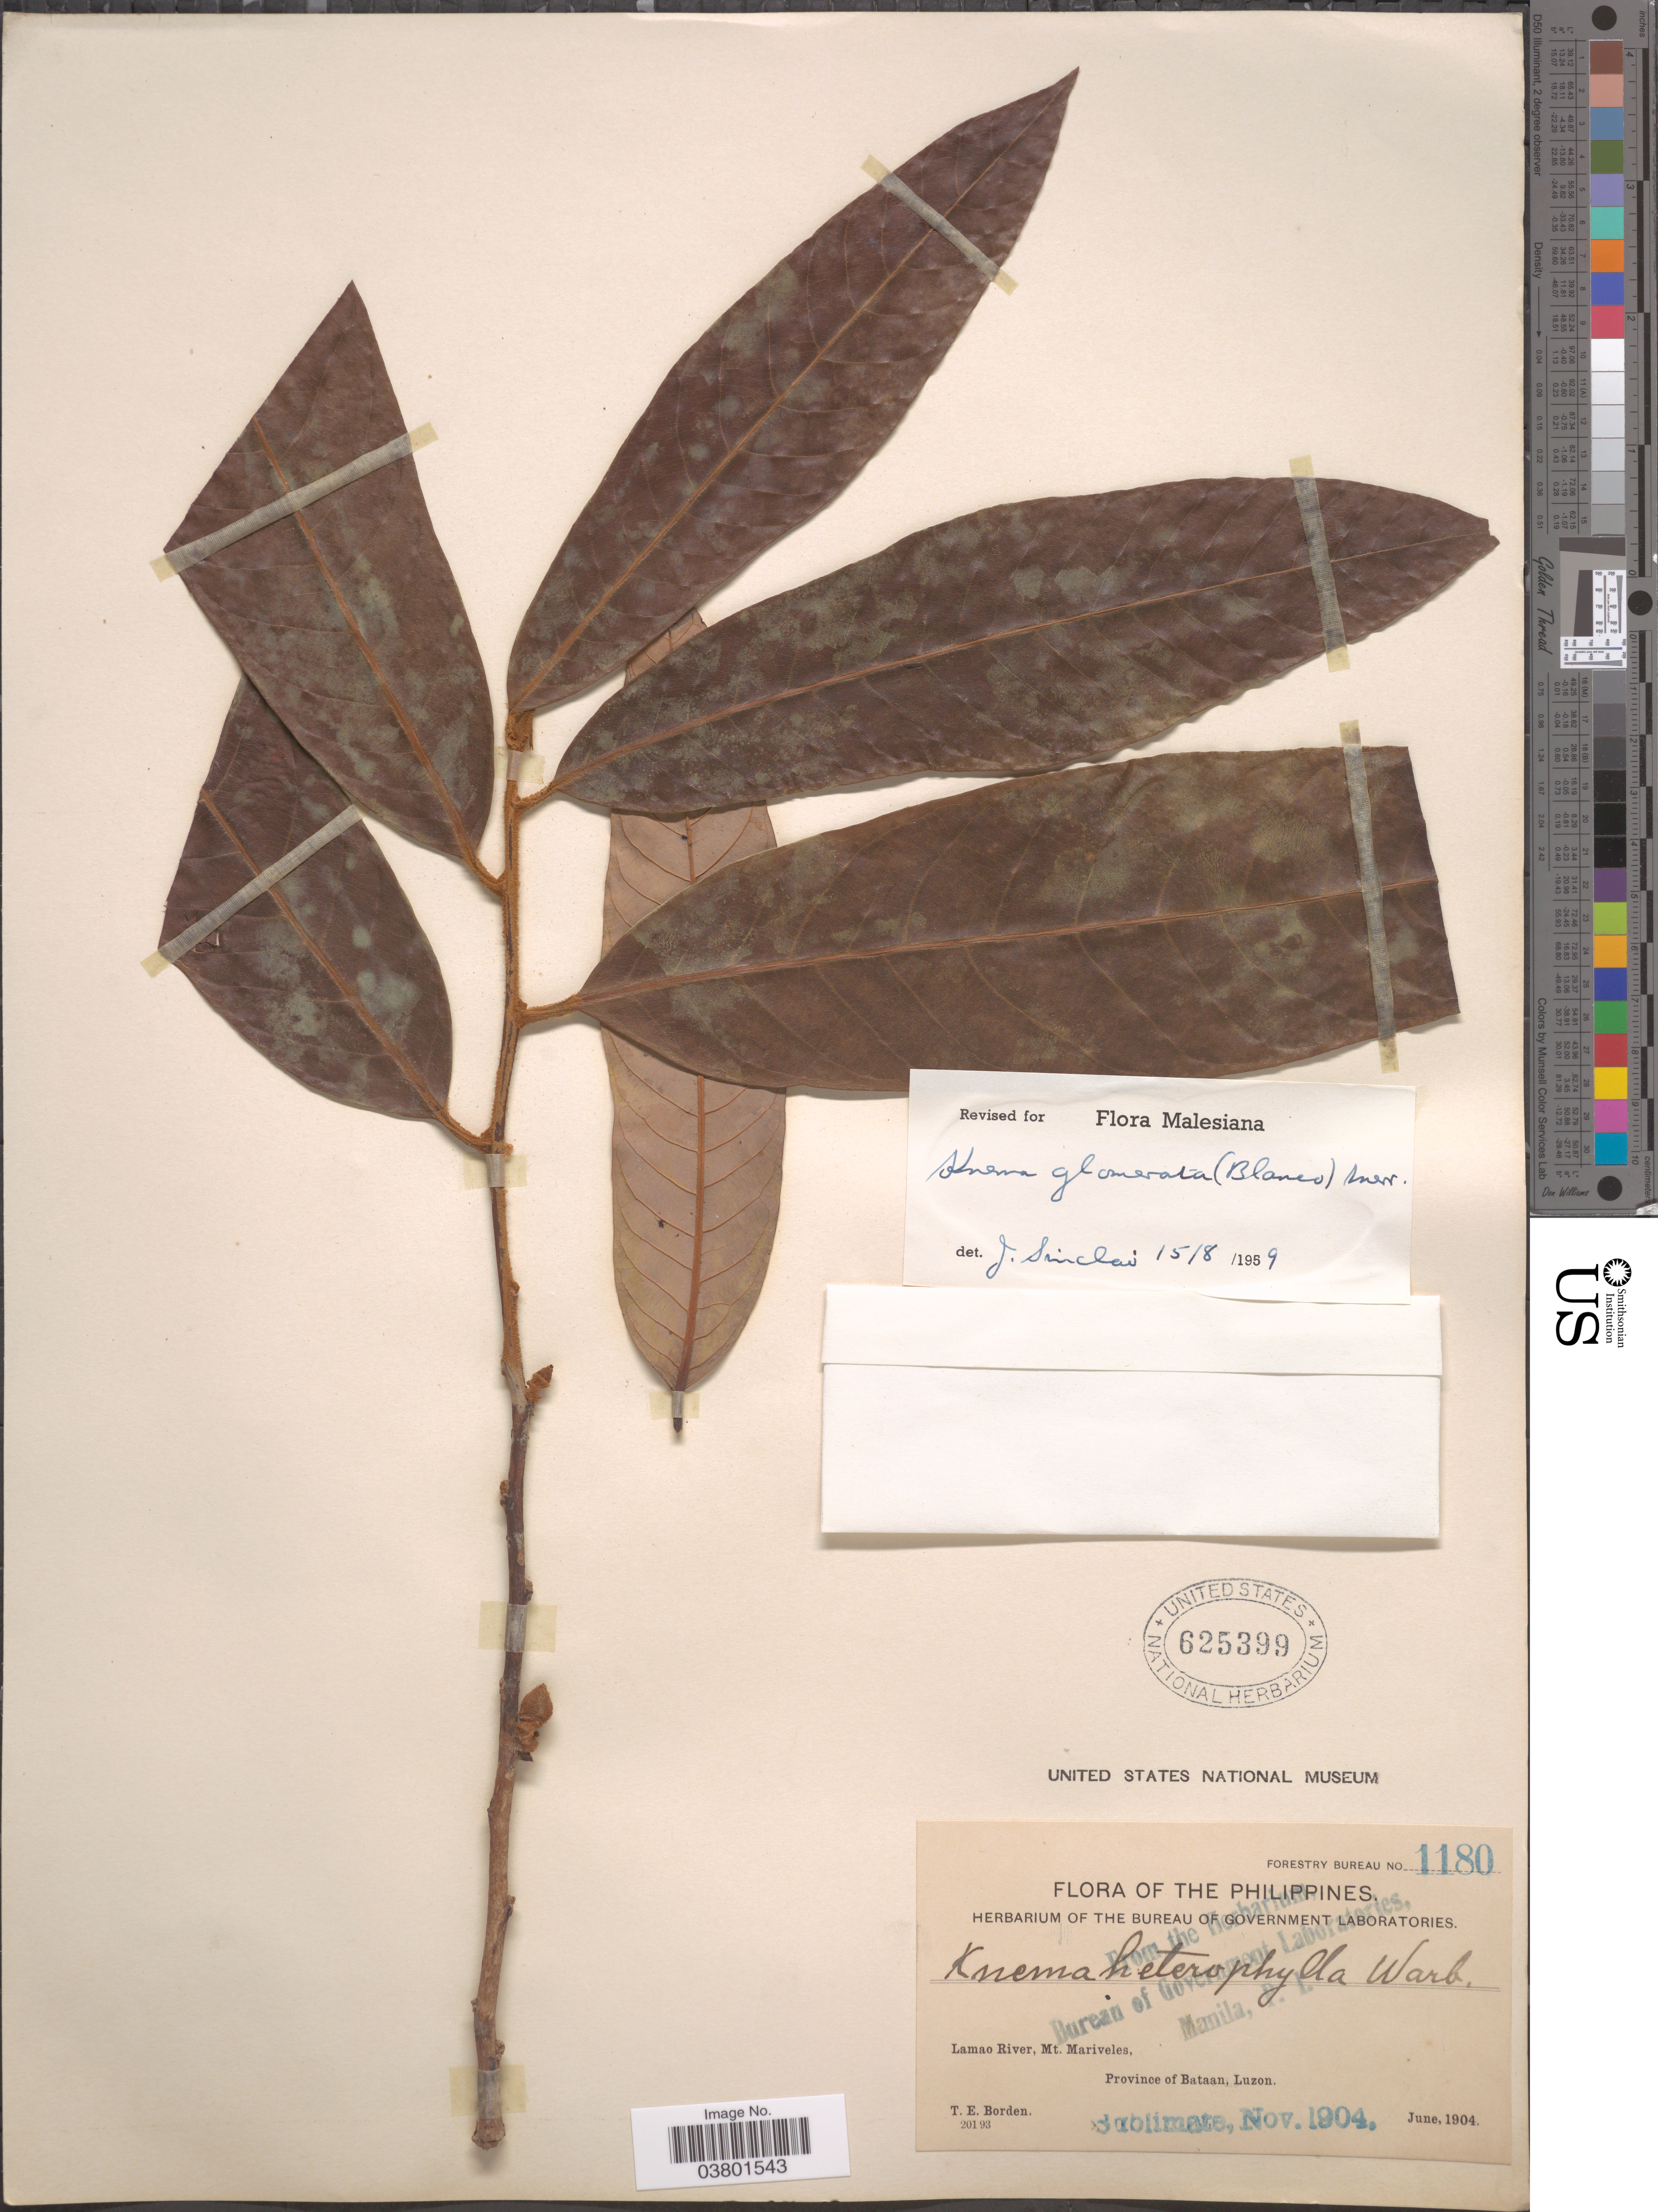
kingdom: Plantae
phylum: Tracheophyta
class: Magnoliopsida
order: Magnoliales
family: Myristicaceae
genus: Knema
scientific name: Knema glomerata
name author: (Blanco) Merr.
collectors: T. E. Borden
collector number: Forestry Bureau 1180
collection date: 1904-06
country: Philippines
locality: Lamao River, Mt. Mariveles, Province of Bataan, Luzon.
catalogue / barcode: US 625399